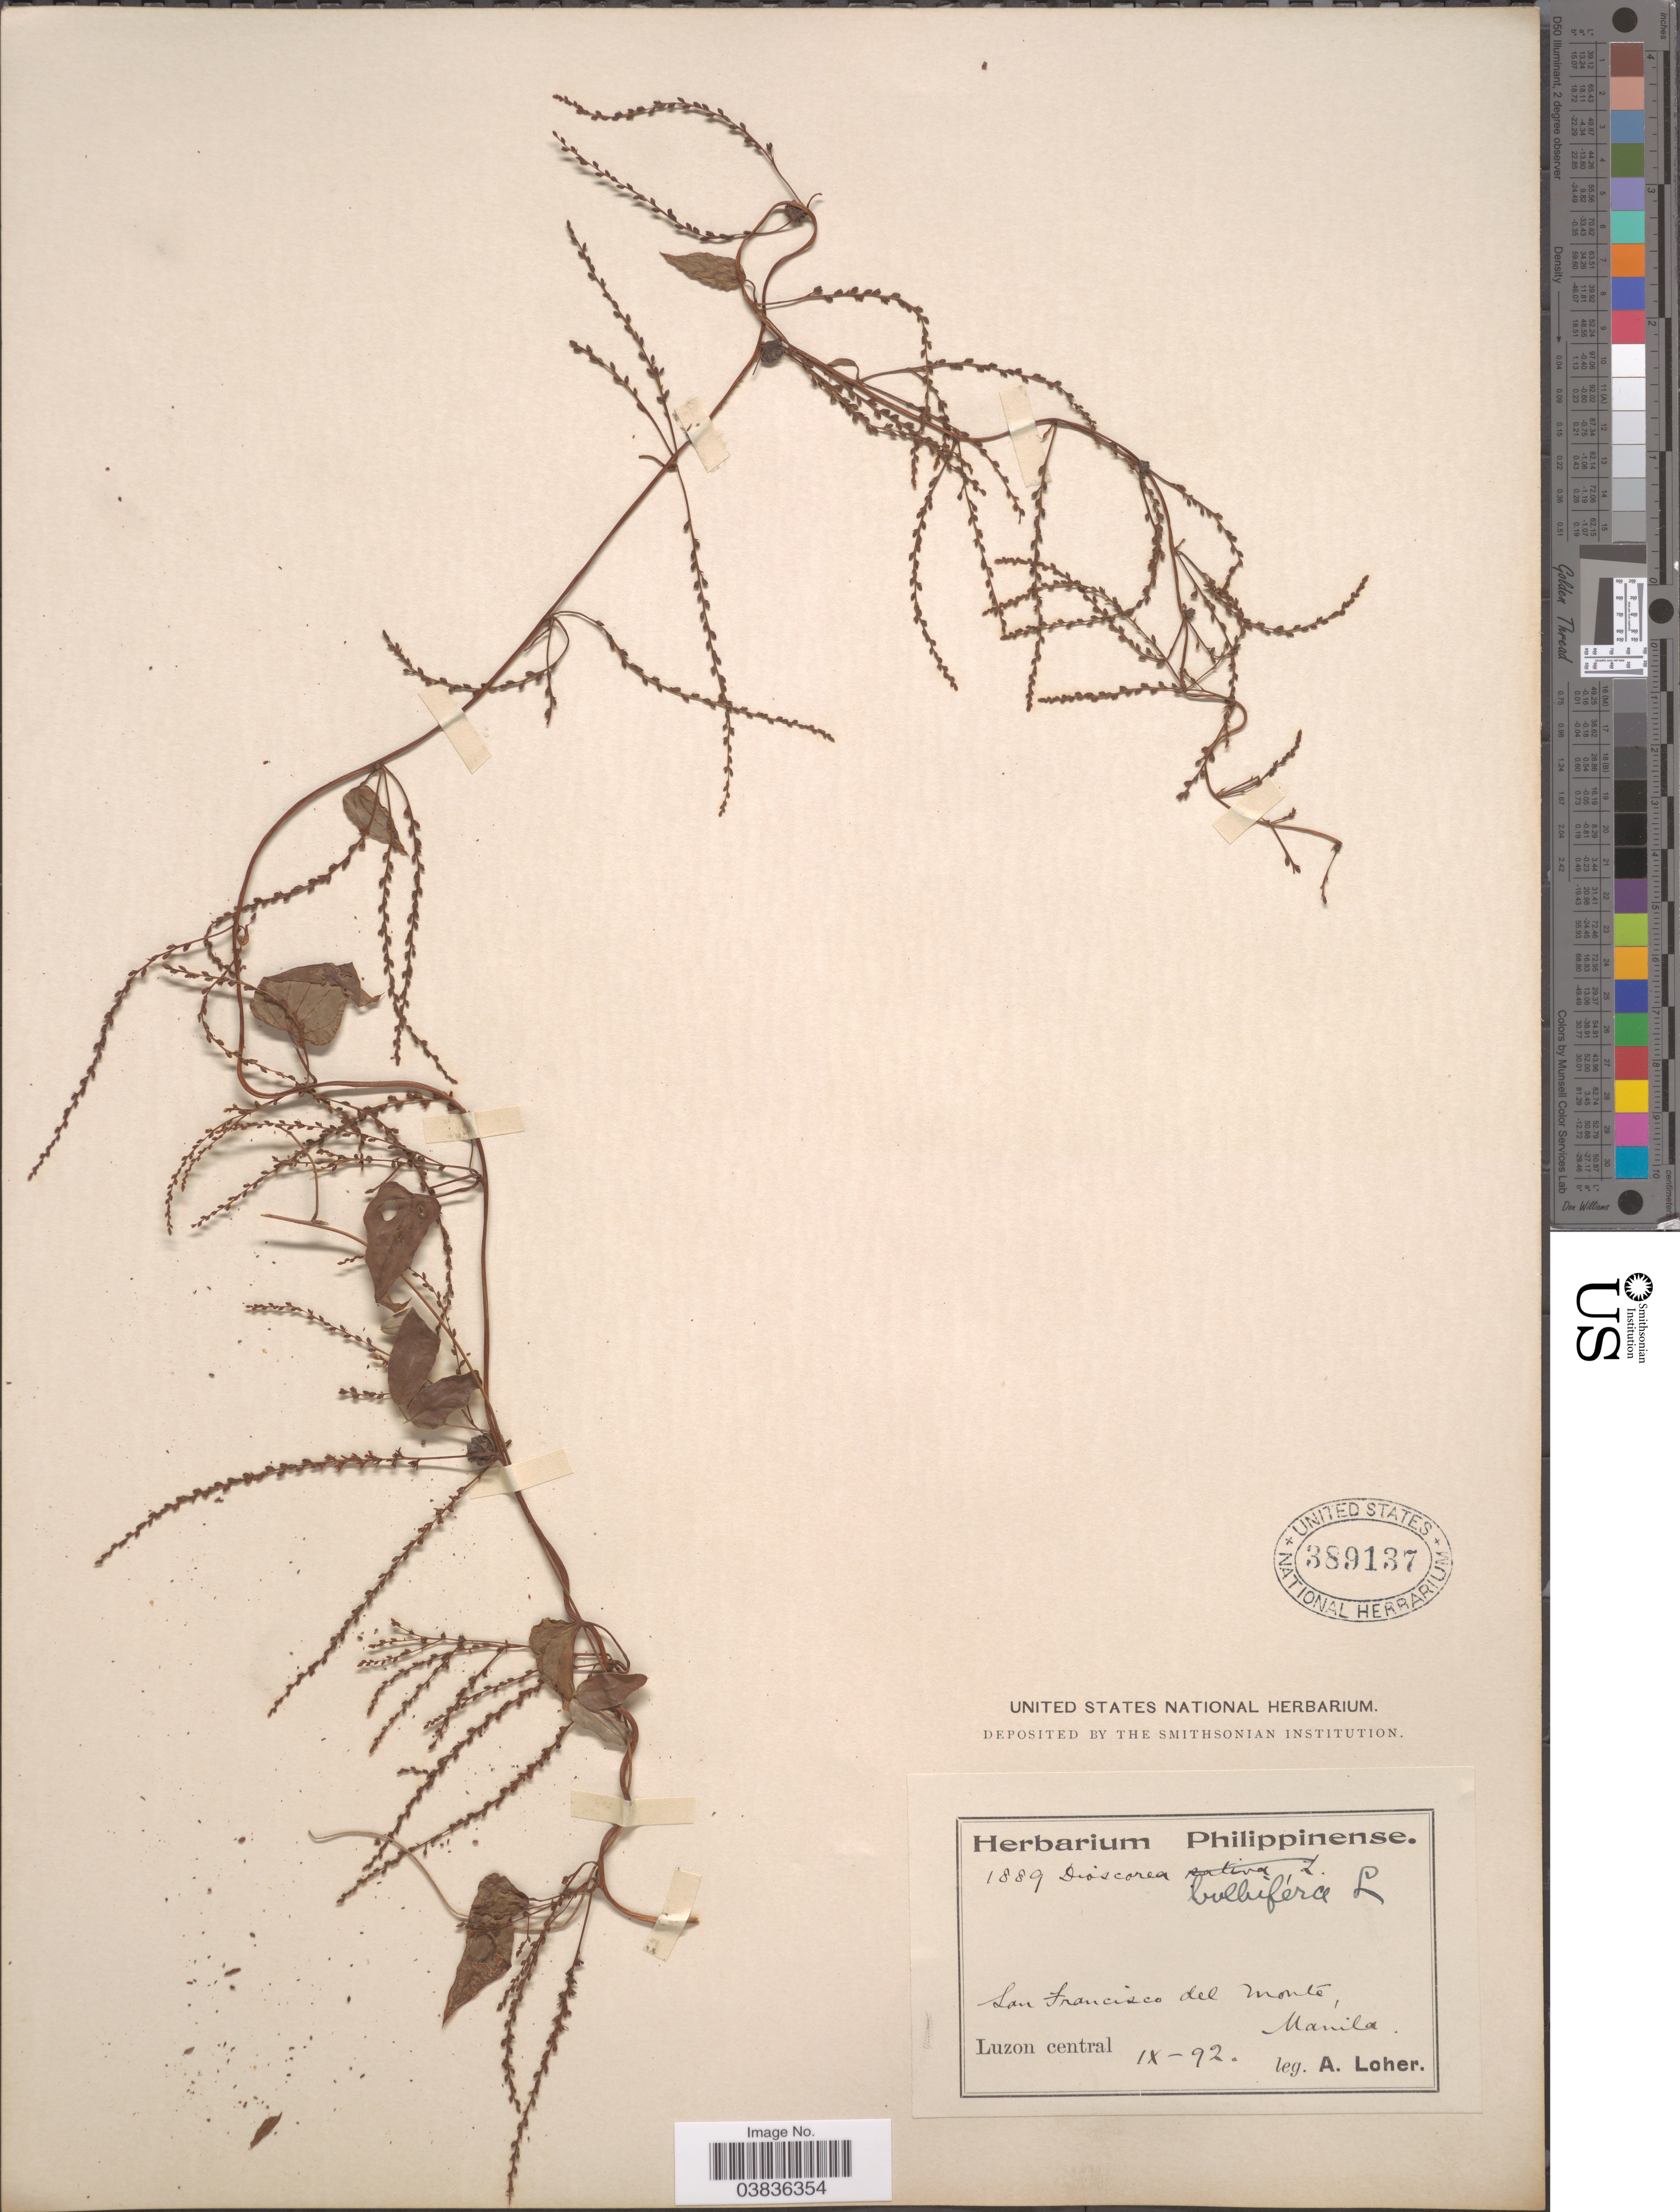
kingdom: Plantae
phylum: Tracheophyta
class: Liliopsida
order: Dioscoreales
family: Dioscoreaceae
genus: Dioscorea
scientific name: Dioscorea bulbifera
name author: L.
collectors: A. Loher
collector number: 1889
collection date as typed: Transcribed d/m/y: /9/92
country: Philippines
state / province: Central Luzon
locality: San Francisco del monte. Manila. Luzon central.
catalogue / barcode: US 389137